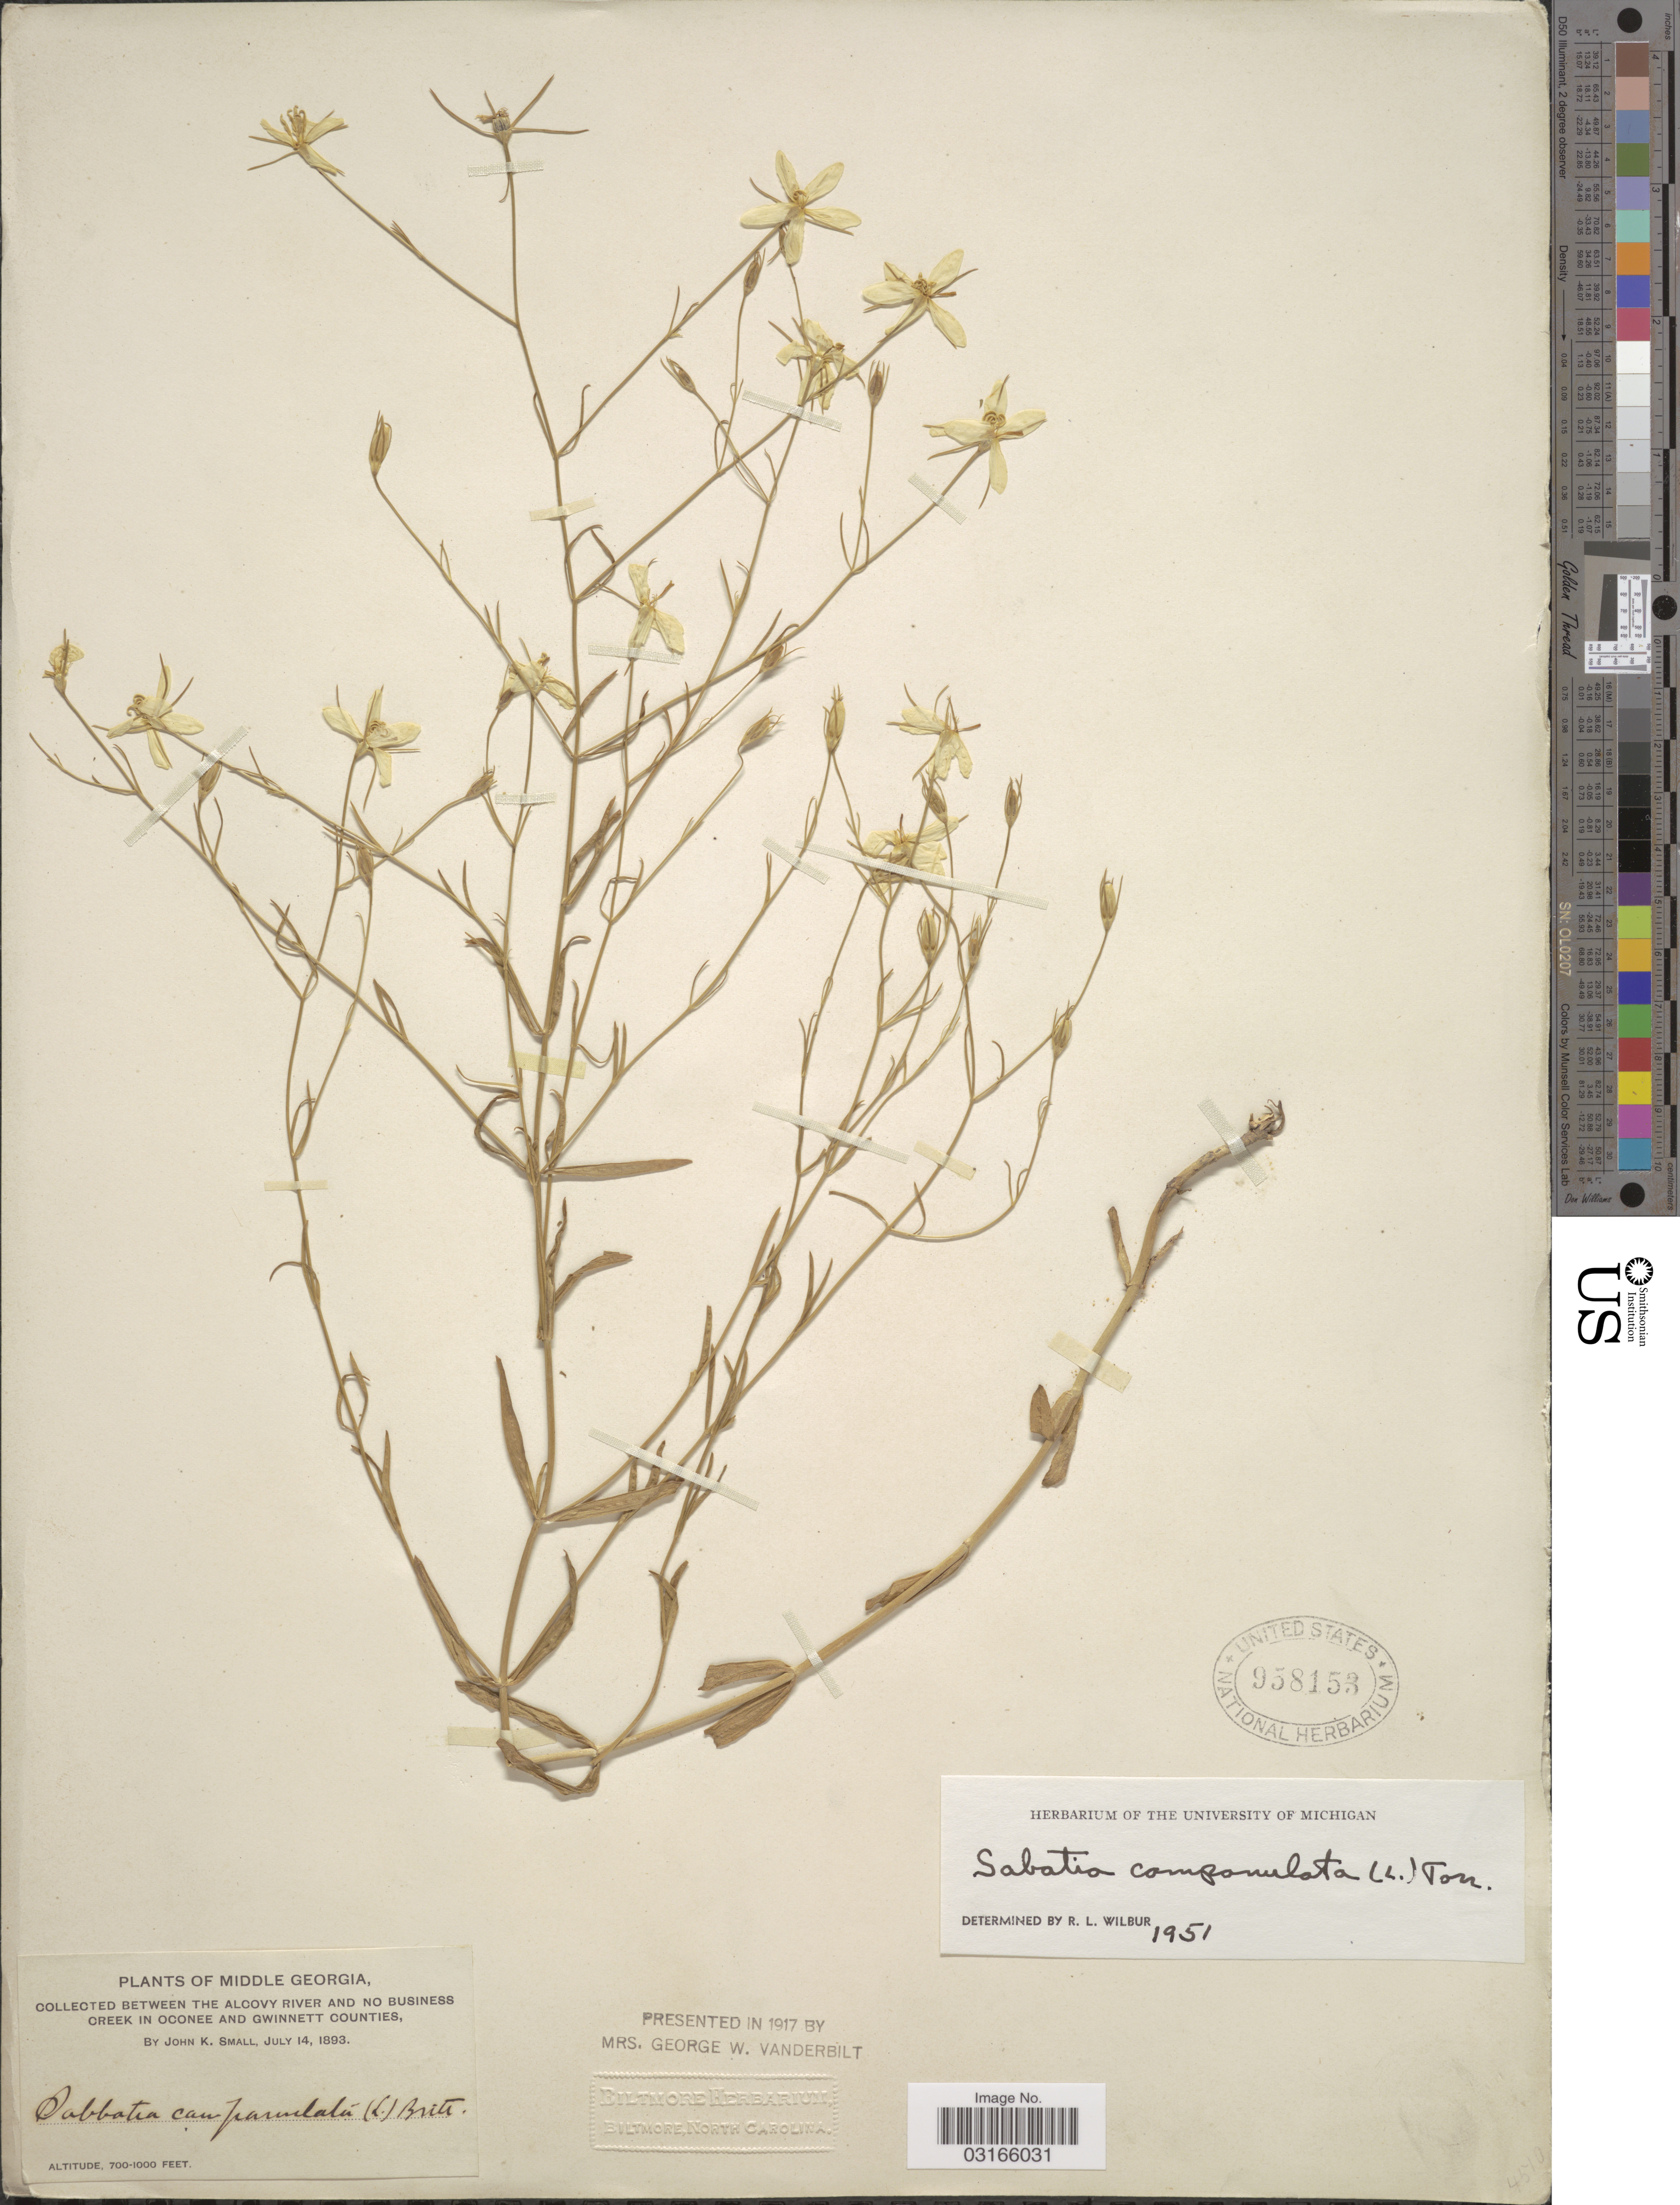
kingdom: Plantae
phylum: Tracheophyta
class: Magnoliopsida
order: Gentianales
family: Gentianaceae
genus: Sabatia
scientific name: Sabatia campanulata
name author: (L.) Torr.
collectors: J. K. Small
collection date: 1893-07-14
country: United States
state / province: Georgia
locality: Middle Georgia, Between The Alcovy River and No Business Creek in Oconee and Gwinnett Counties.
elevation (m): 213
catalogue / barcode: US 958153